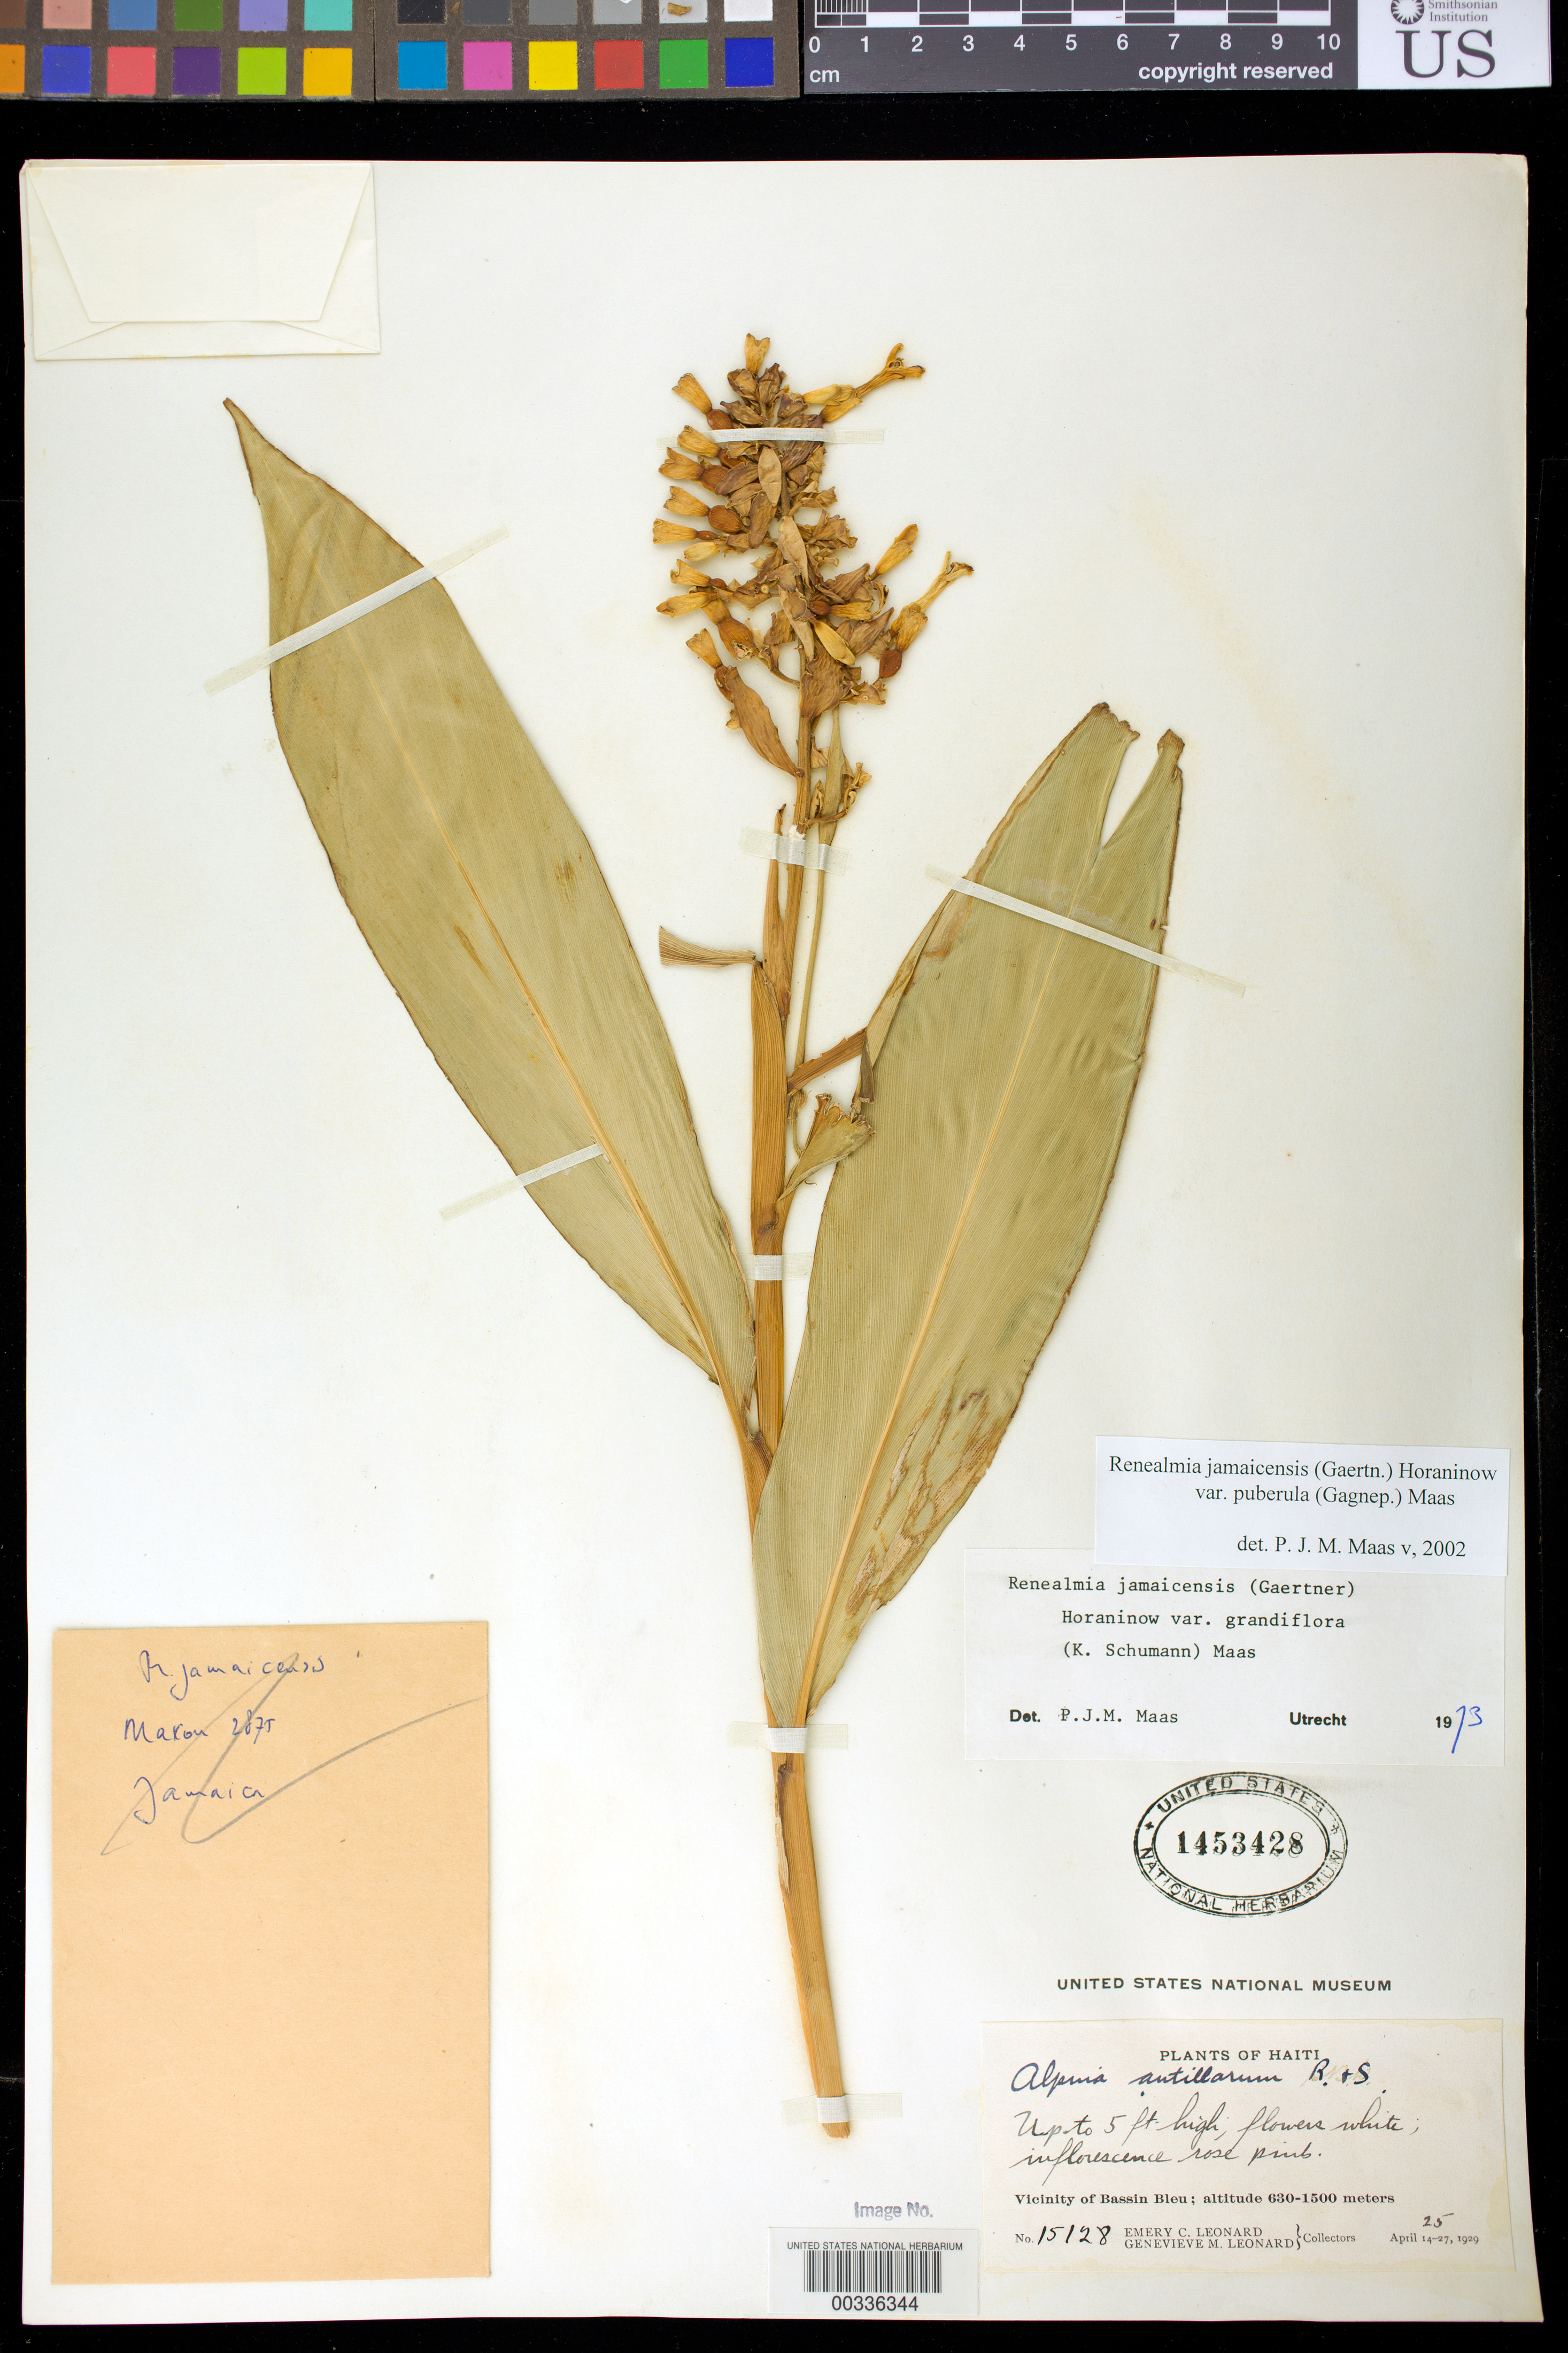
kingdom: Plantae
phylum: Tracheophyta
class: Liliopsida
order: Zingiberales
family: Zingiberaceae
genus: Renealmia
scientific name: Renealmia jamaicensis var. puberula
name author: (Gagnep.) Maas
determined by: Maas, Paul J. M.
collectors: E. C. Leonard & G. M. Leonard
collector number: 15128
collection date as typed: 25 Apr 1929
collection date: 1929-04-25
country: Haiti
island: Hispaniola Island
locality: Vicinity of bassin bleu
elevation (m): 630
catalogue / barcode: US 1453428